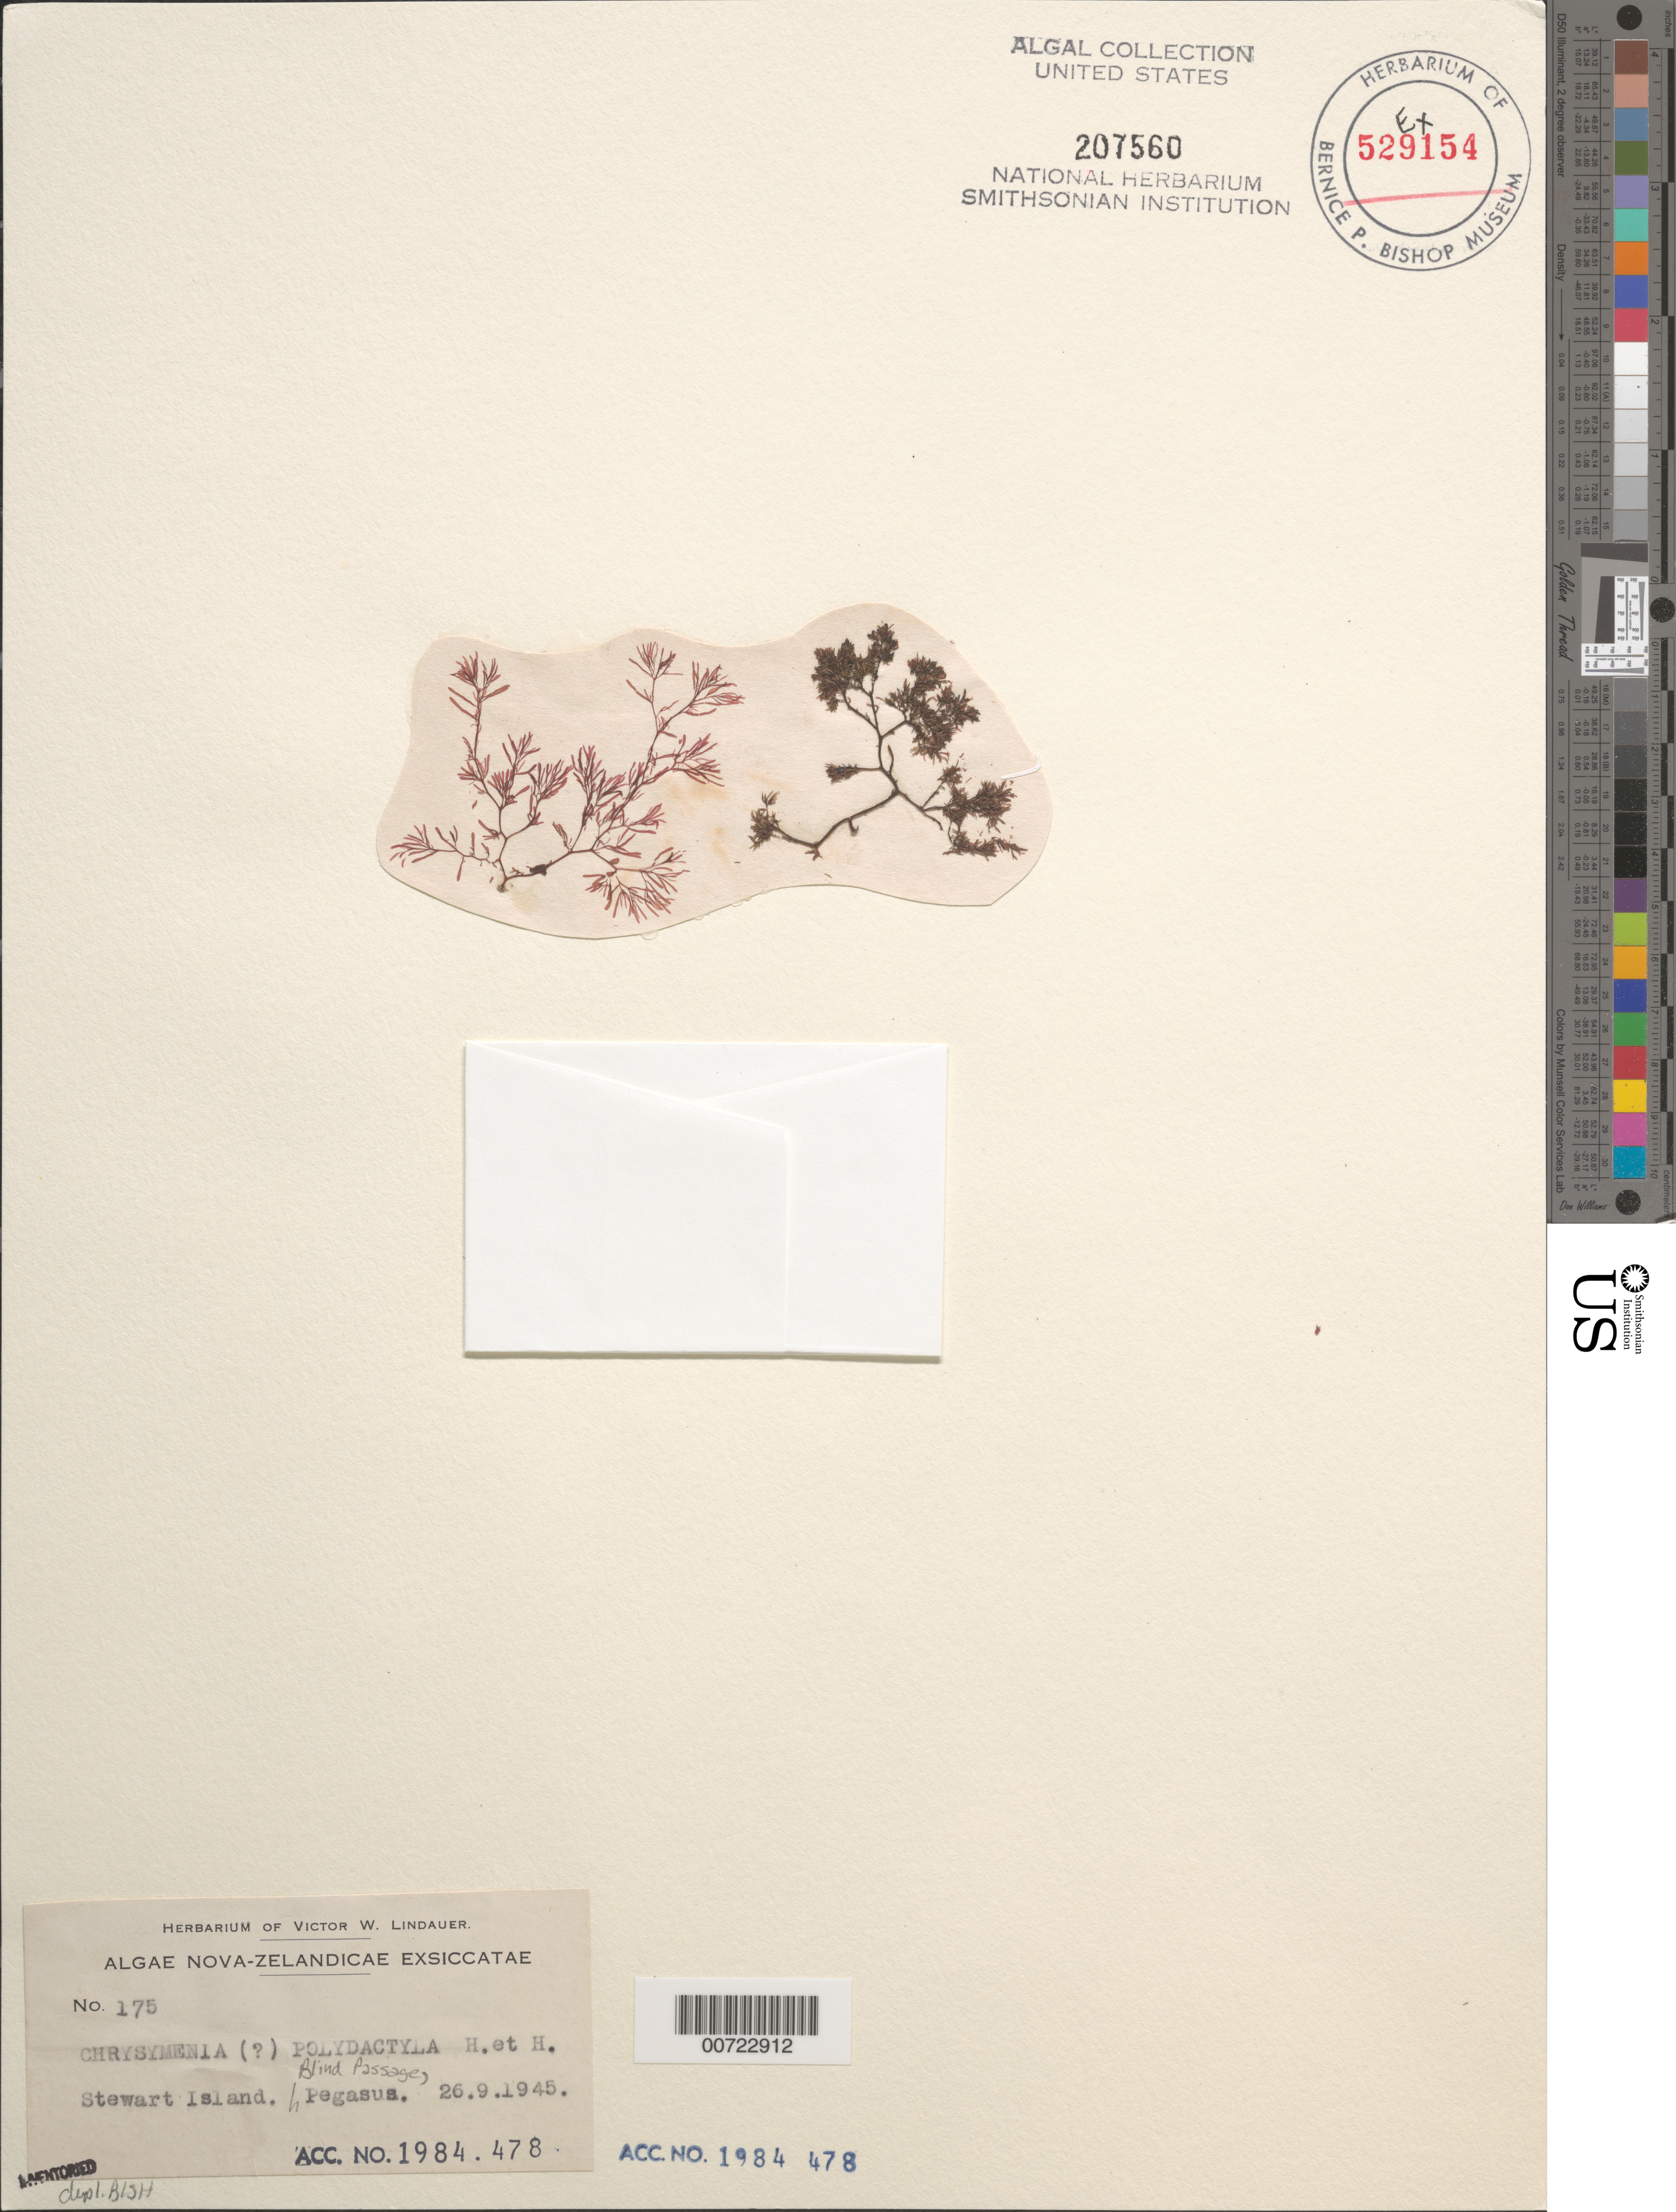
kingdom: Plantae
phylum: Rhodophyta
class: Florideophyceae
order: Rhodymeniales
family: Rhodymeniaceae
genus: Chrysymenia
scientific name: Chrysymenia polydactyla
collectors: V. Lindauer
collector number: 175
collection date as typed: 26 Sep 1945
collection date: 1945-09-26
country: New Zealand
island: Stewart Island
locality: Blind Passage, Pegasus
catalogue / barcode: US 207560